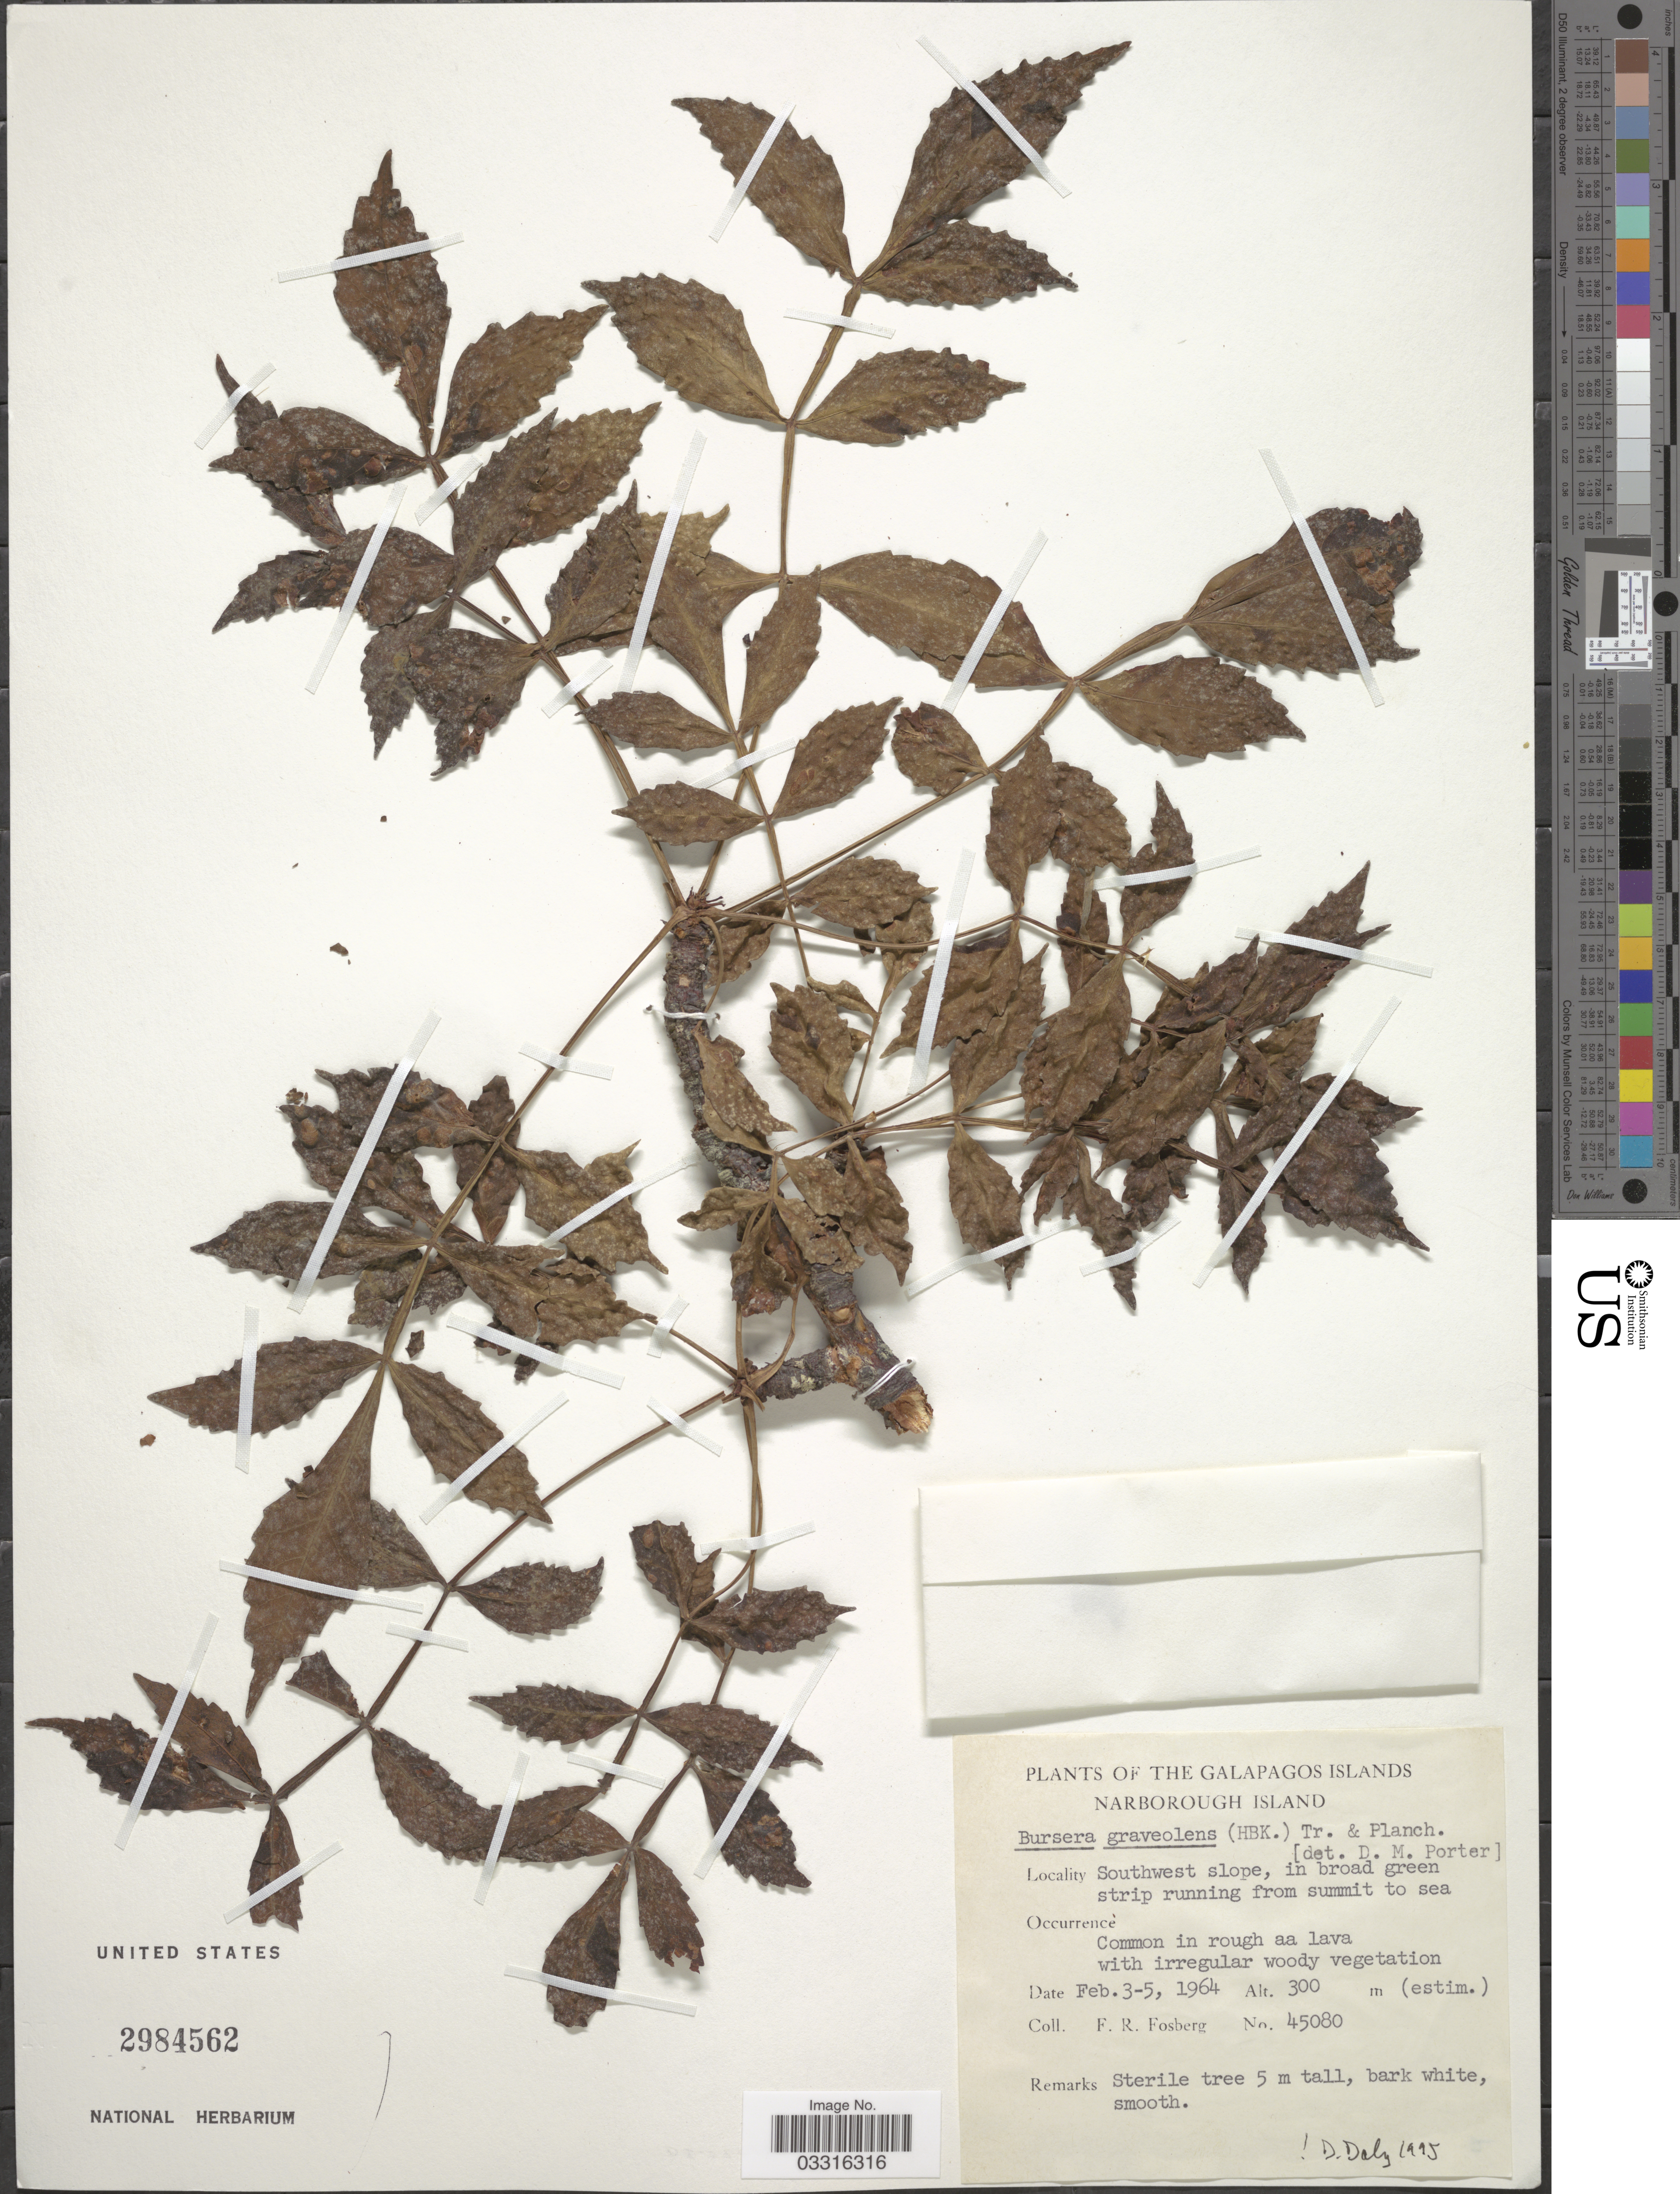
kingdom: Plantae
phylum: Tracheophyta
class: Magnoliopsida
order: Sapindales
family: Burseraceae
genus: Bursera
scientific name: Bursera graveolens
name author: (Kunth) Triana & Planch.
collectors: F. R. Fosberg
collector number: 45080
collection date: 1964-02-03/1964-02-05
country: Ecuador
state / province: Colón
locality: The Galapagos Islands, Narborough Island. Southwest slope.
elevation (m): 300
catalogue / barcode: US 2984562